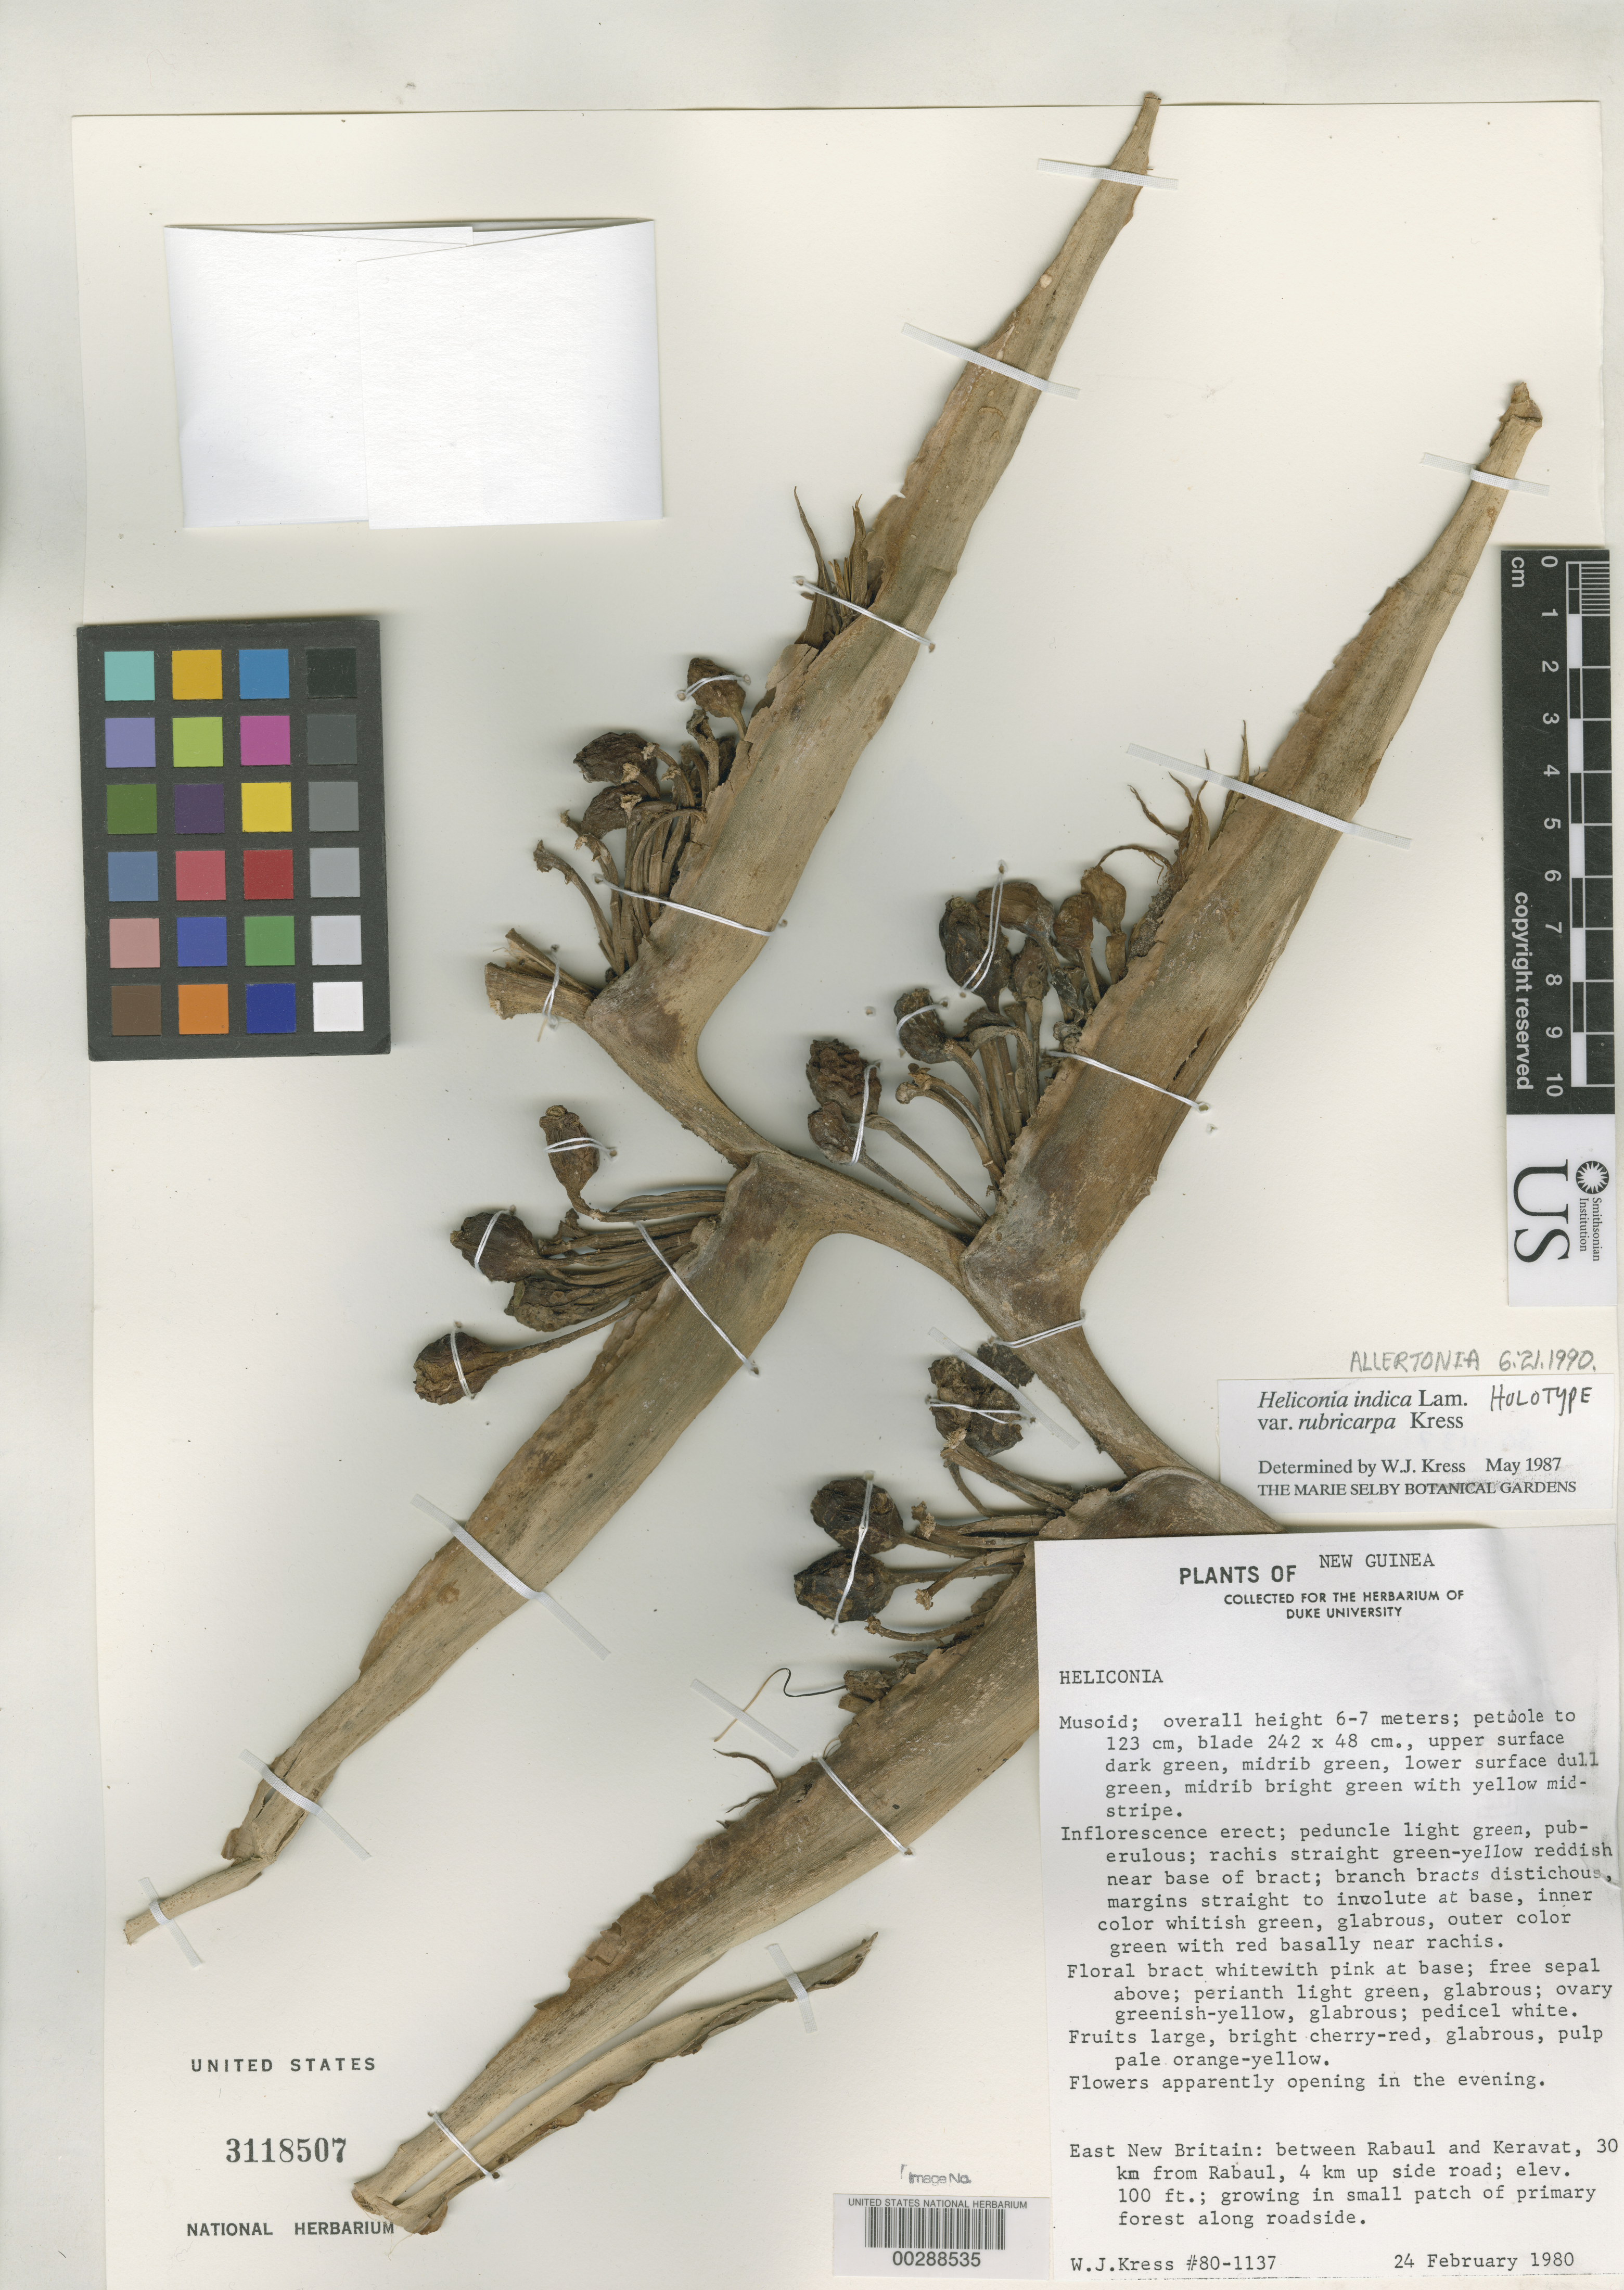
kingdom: Plantae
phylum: Tracheophyta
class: Liliopsida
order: Zingiberales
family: Heliconiaceae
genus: Heliconia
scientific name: Heliconia indica var. rubricarpa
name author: W.J. Kress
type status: Holotype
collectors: W. J. Kress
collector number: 80-1137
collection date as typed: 24 Feb 1980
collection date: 1980-02-24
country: Papua New Guinea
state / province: East New Britain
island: New Britain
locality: Between Rabaul & Keravat, 30 km from Rabaul, 4 km up side road.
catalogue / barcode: US 3118507